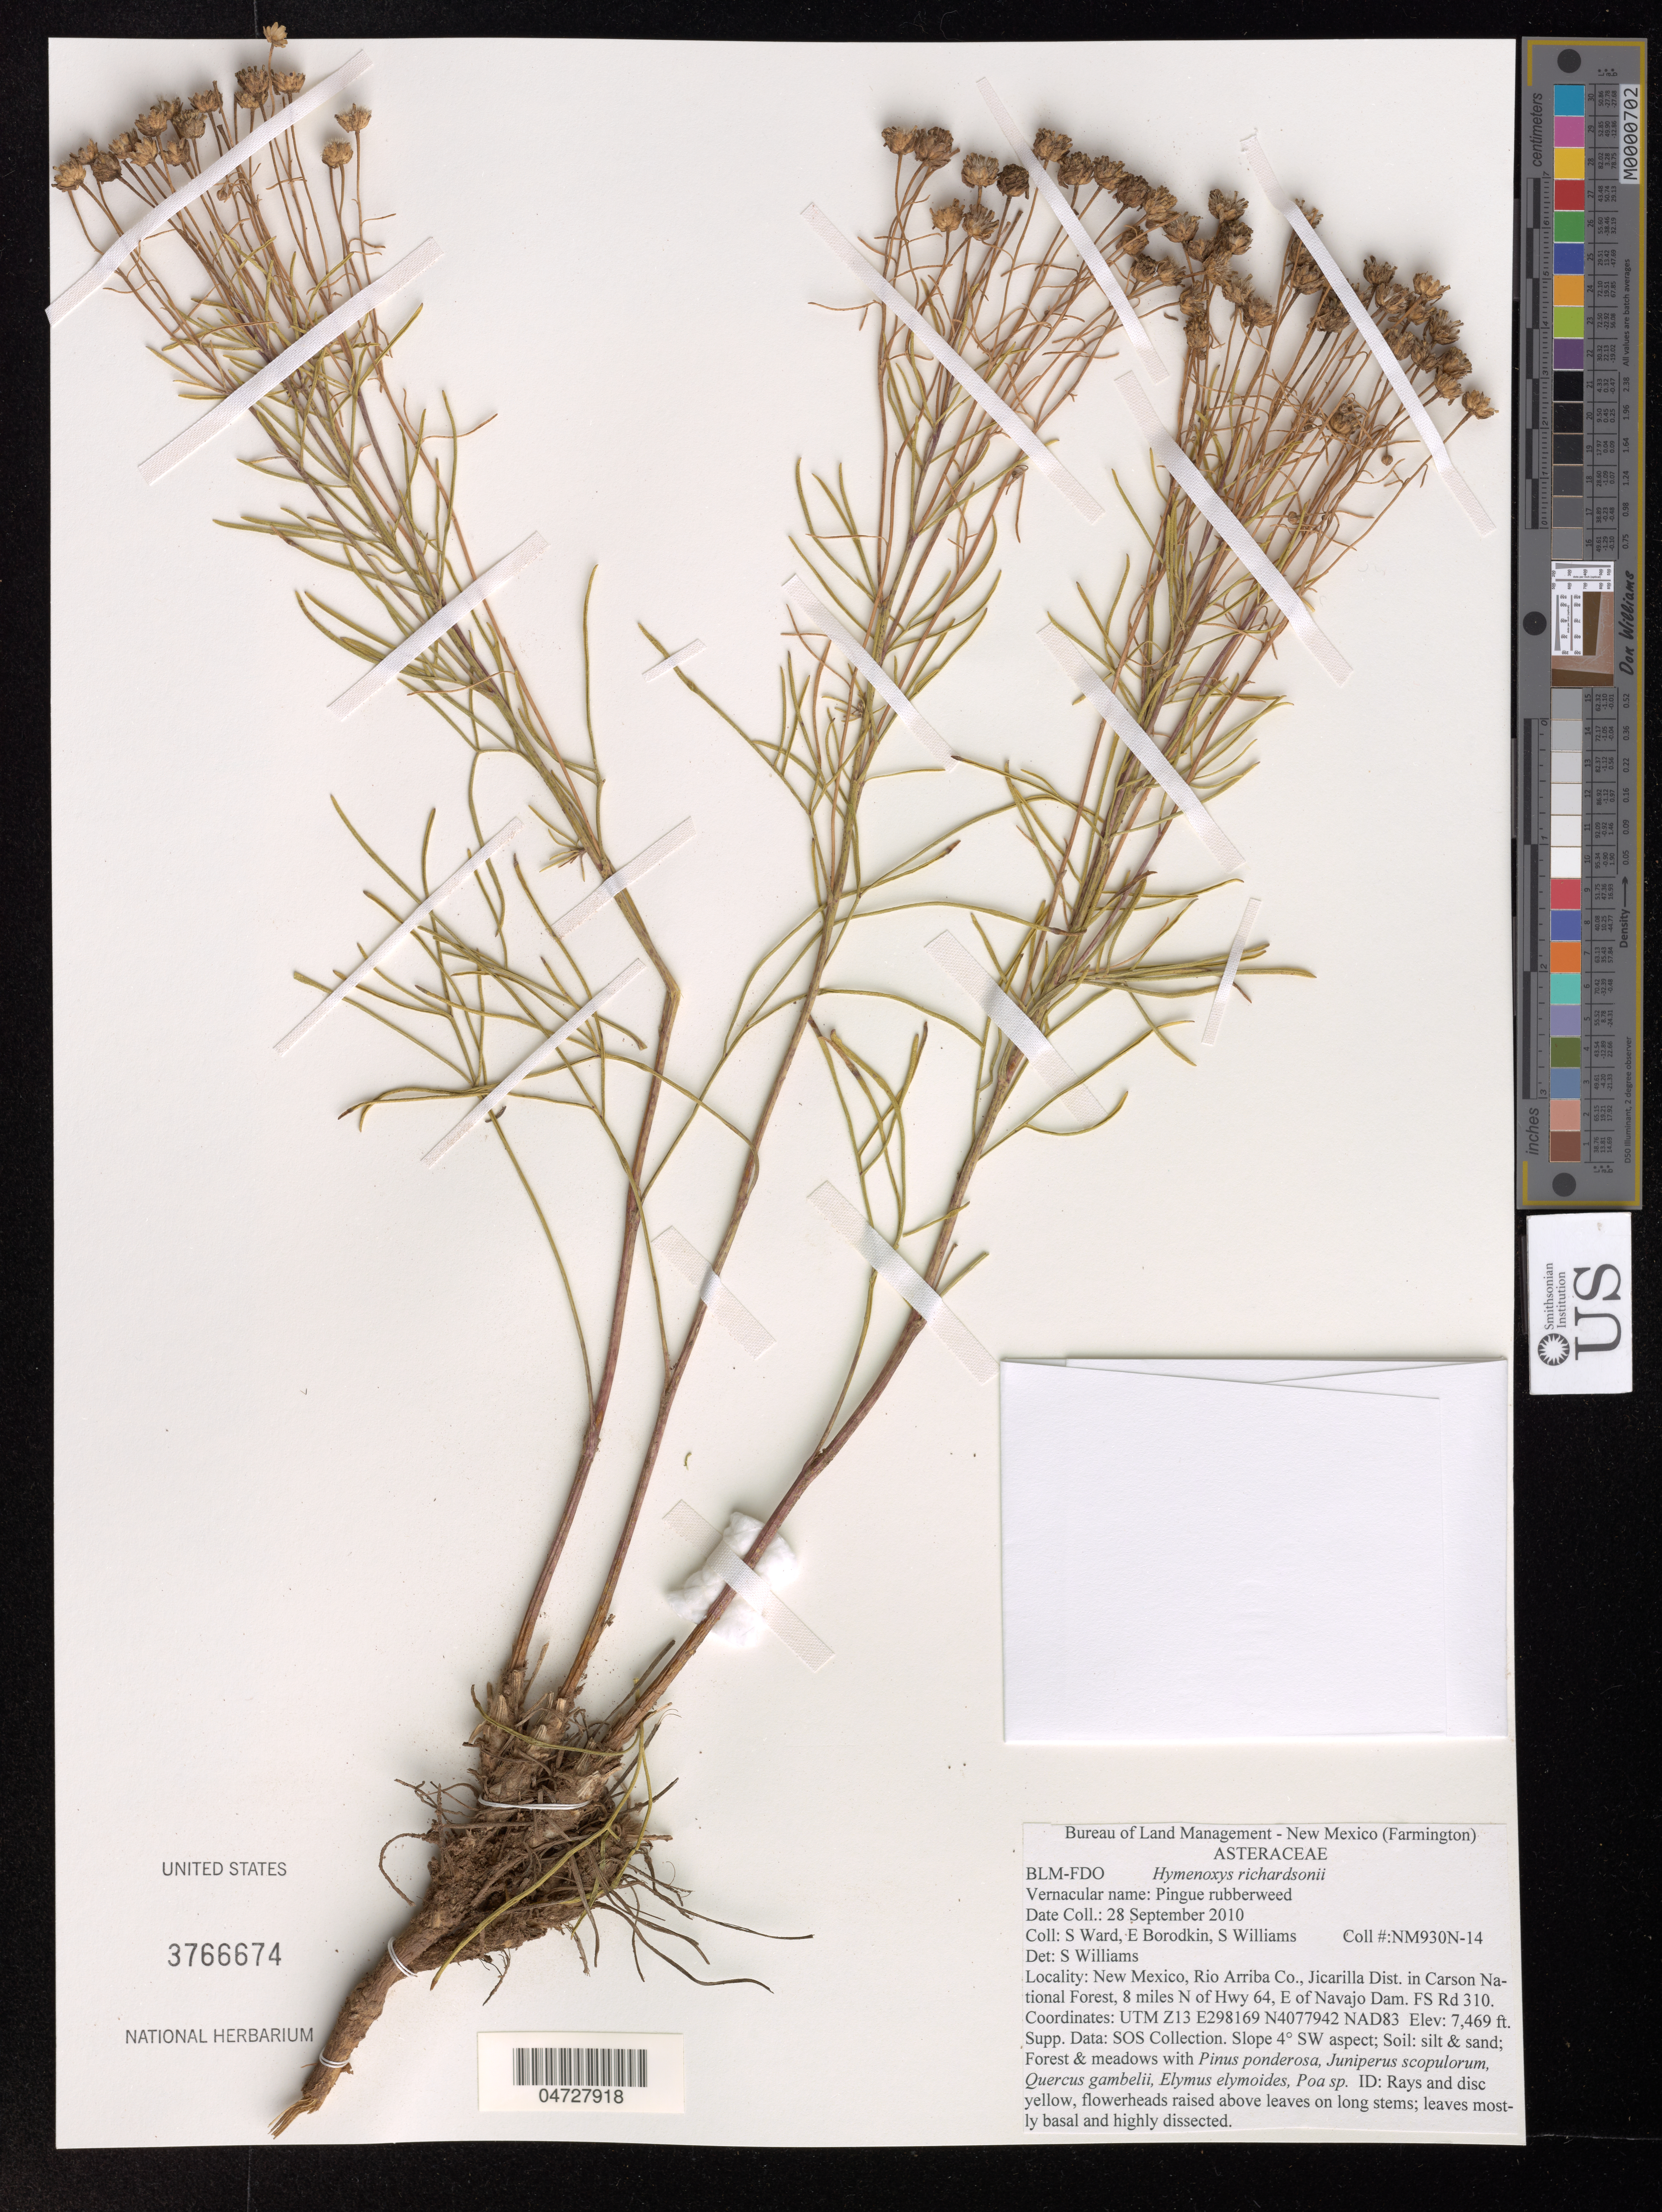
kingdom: Plantae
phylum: Tracheophyta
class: Magnoliopsida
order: Asterales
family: Asteraceae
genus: Hymenoxys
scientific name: Hymenoxys richardsonii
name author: (Hook.) Cockerell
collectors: S. Ward, E. Borodkin & S. Williams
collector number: NM930N-14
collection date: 2010-09-28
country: United States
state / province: New Mexico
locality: Rio Arriba Co., Jicarilla Dist. in Carson National Forest, 8 miles N of Hwy 64, E of Navajo Dam. FS Rd 310.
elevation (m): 2277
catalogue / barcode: US 3766674